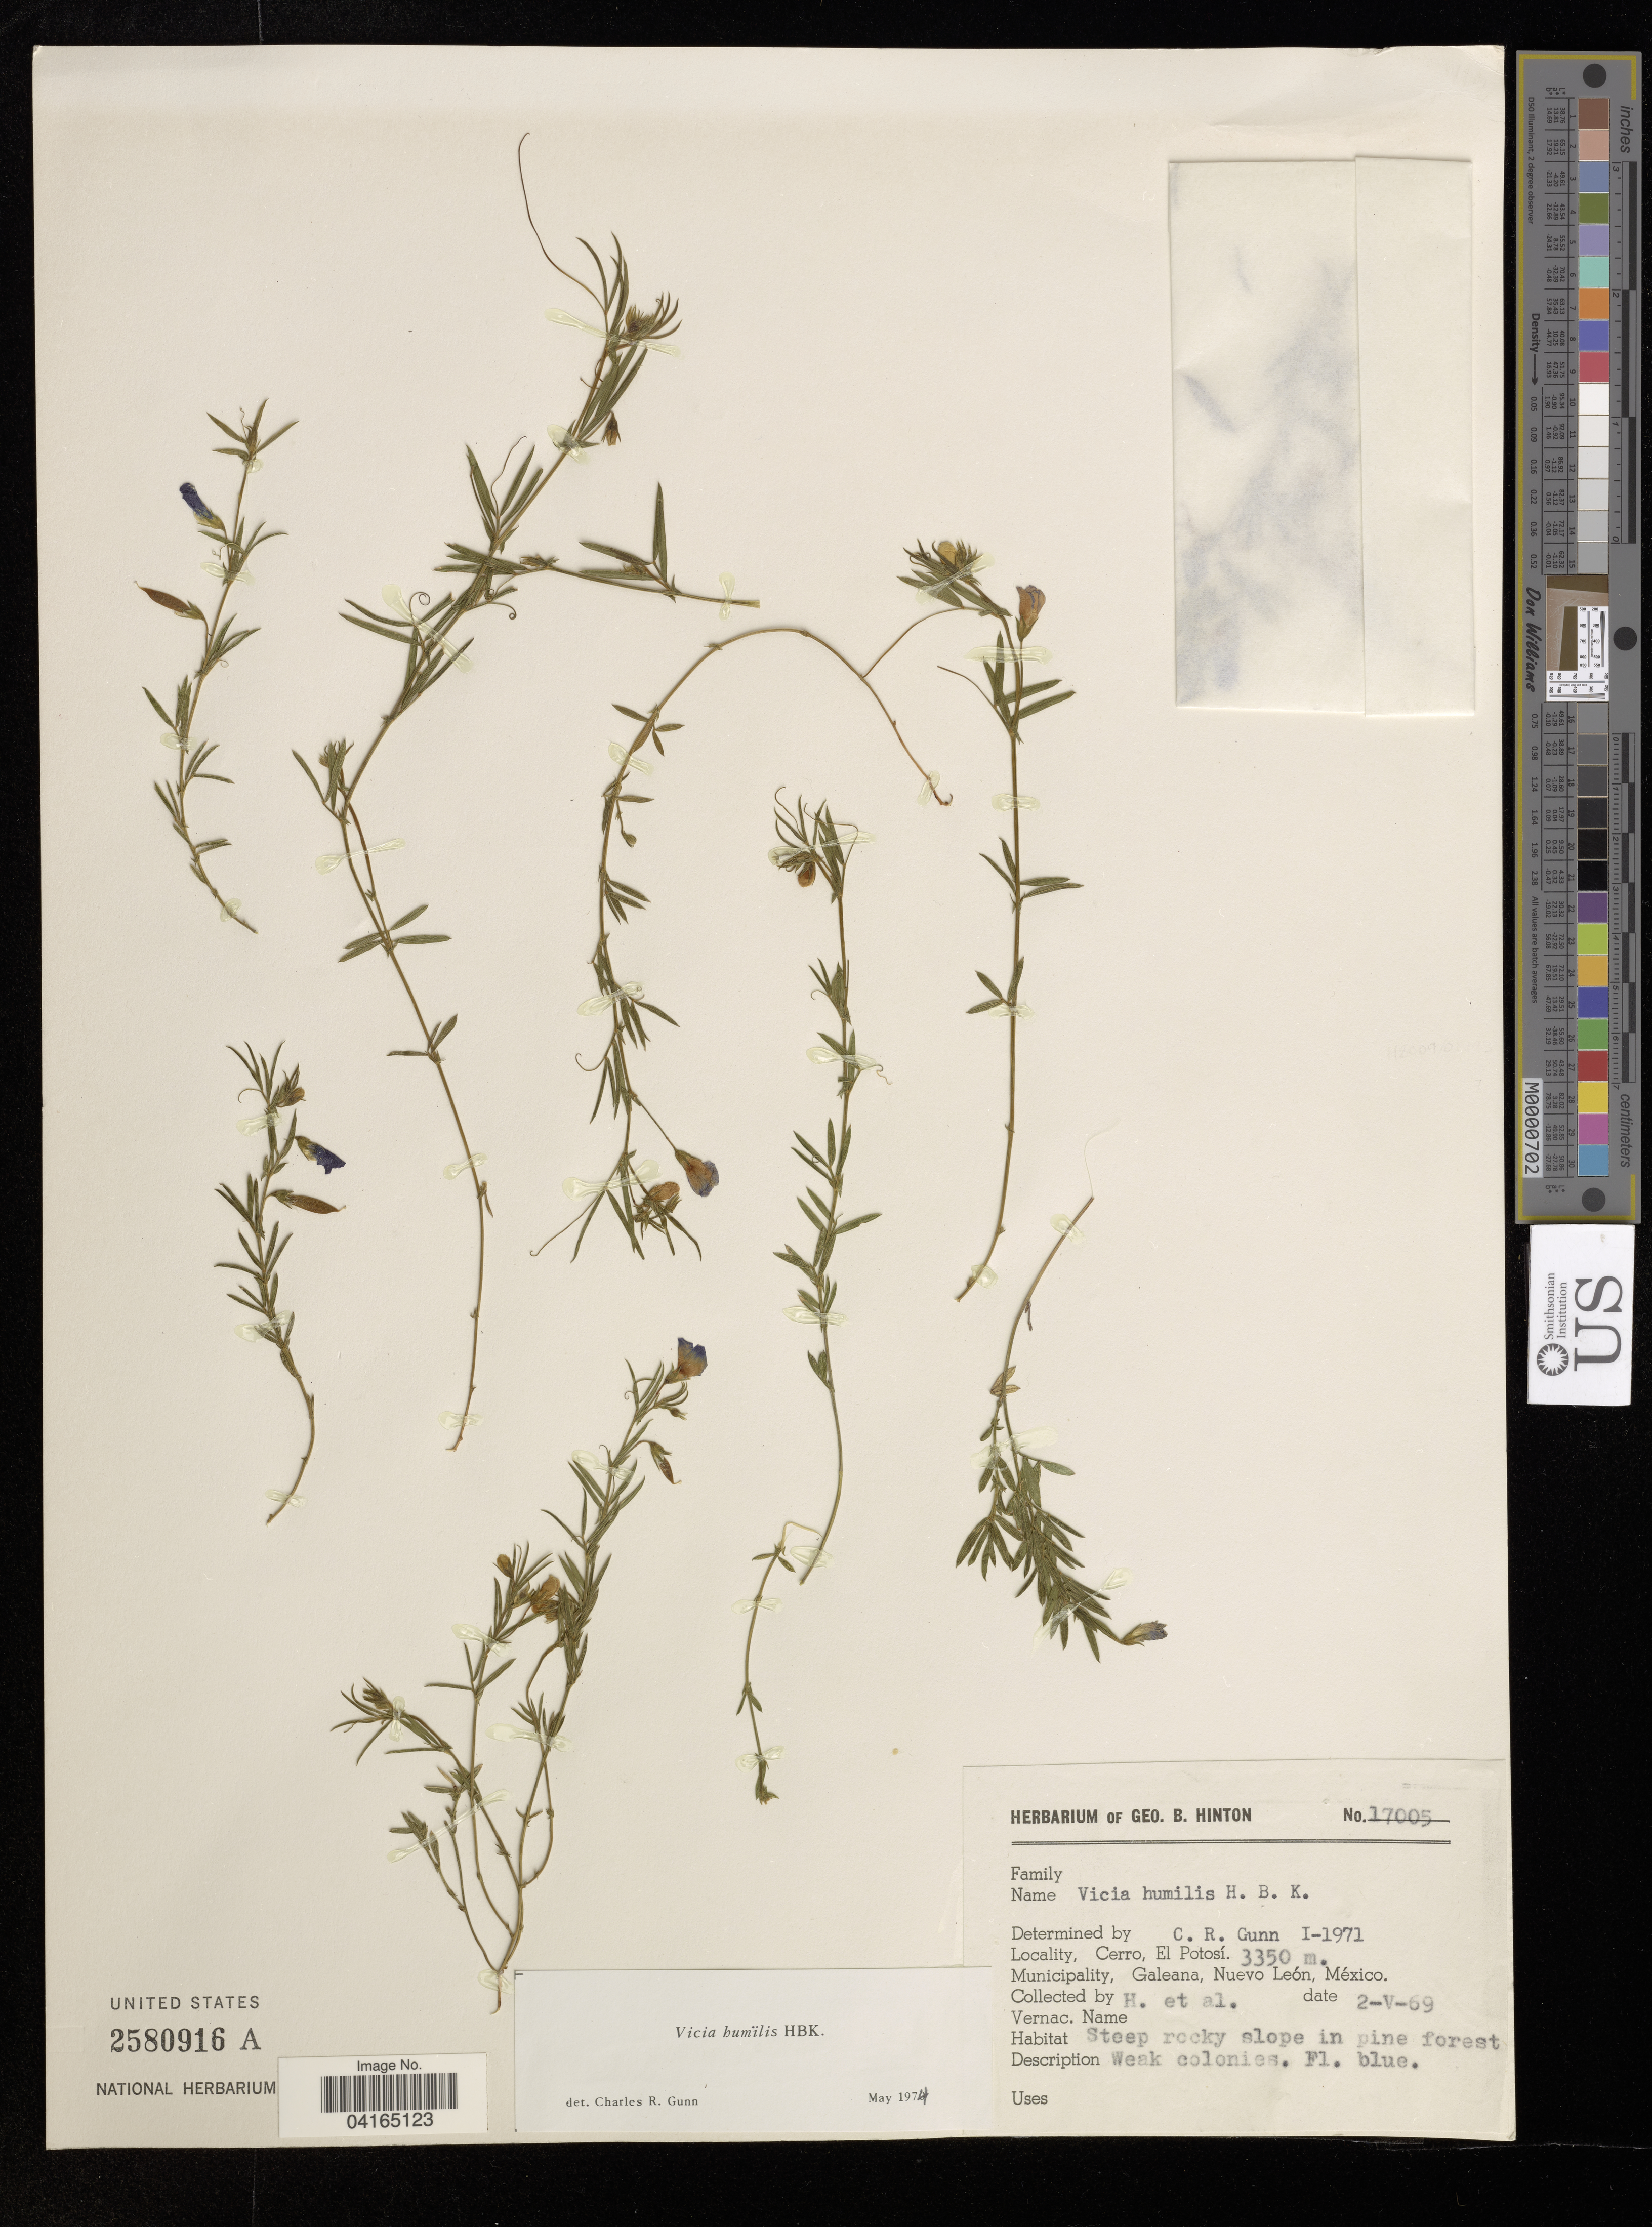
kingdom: Plantae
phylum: Tracheophyta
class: Magnoliopsida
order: Fabales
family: Fabaceae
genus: Vicia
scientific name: Vicia humilis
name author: Kunth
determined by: Hechenleitner, Paulina, RBG Edinburgh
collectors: G. B. Hinton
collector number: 17005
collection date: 1969-05-02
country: Mexico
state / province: Nuevo León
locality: Cerro, El Potosí. Municipality, Galeana.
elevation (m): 3350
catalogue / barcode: US 2580916A